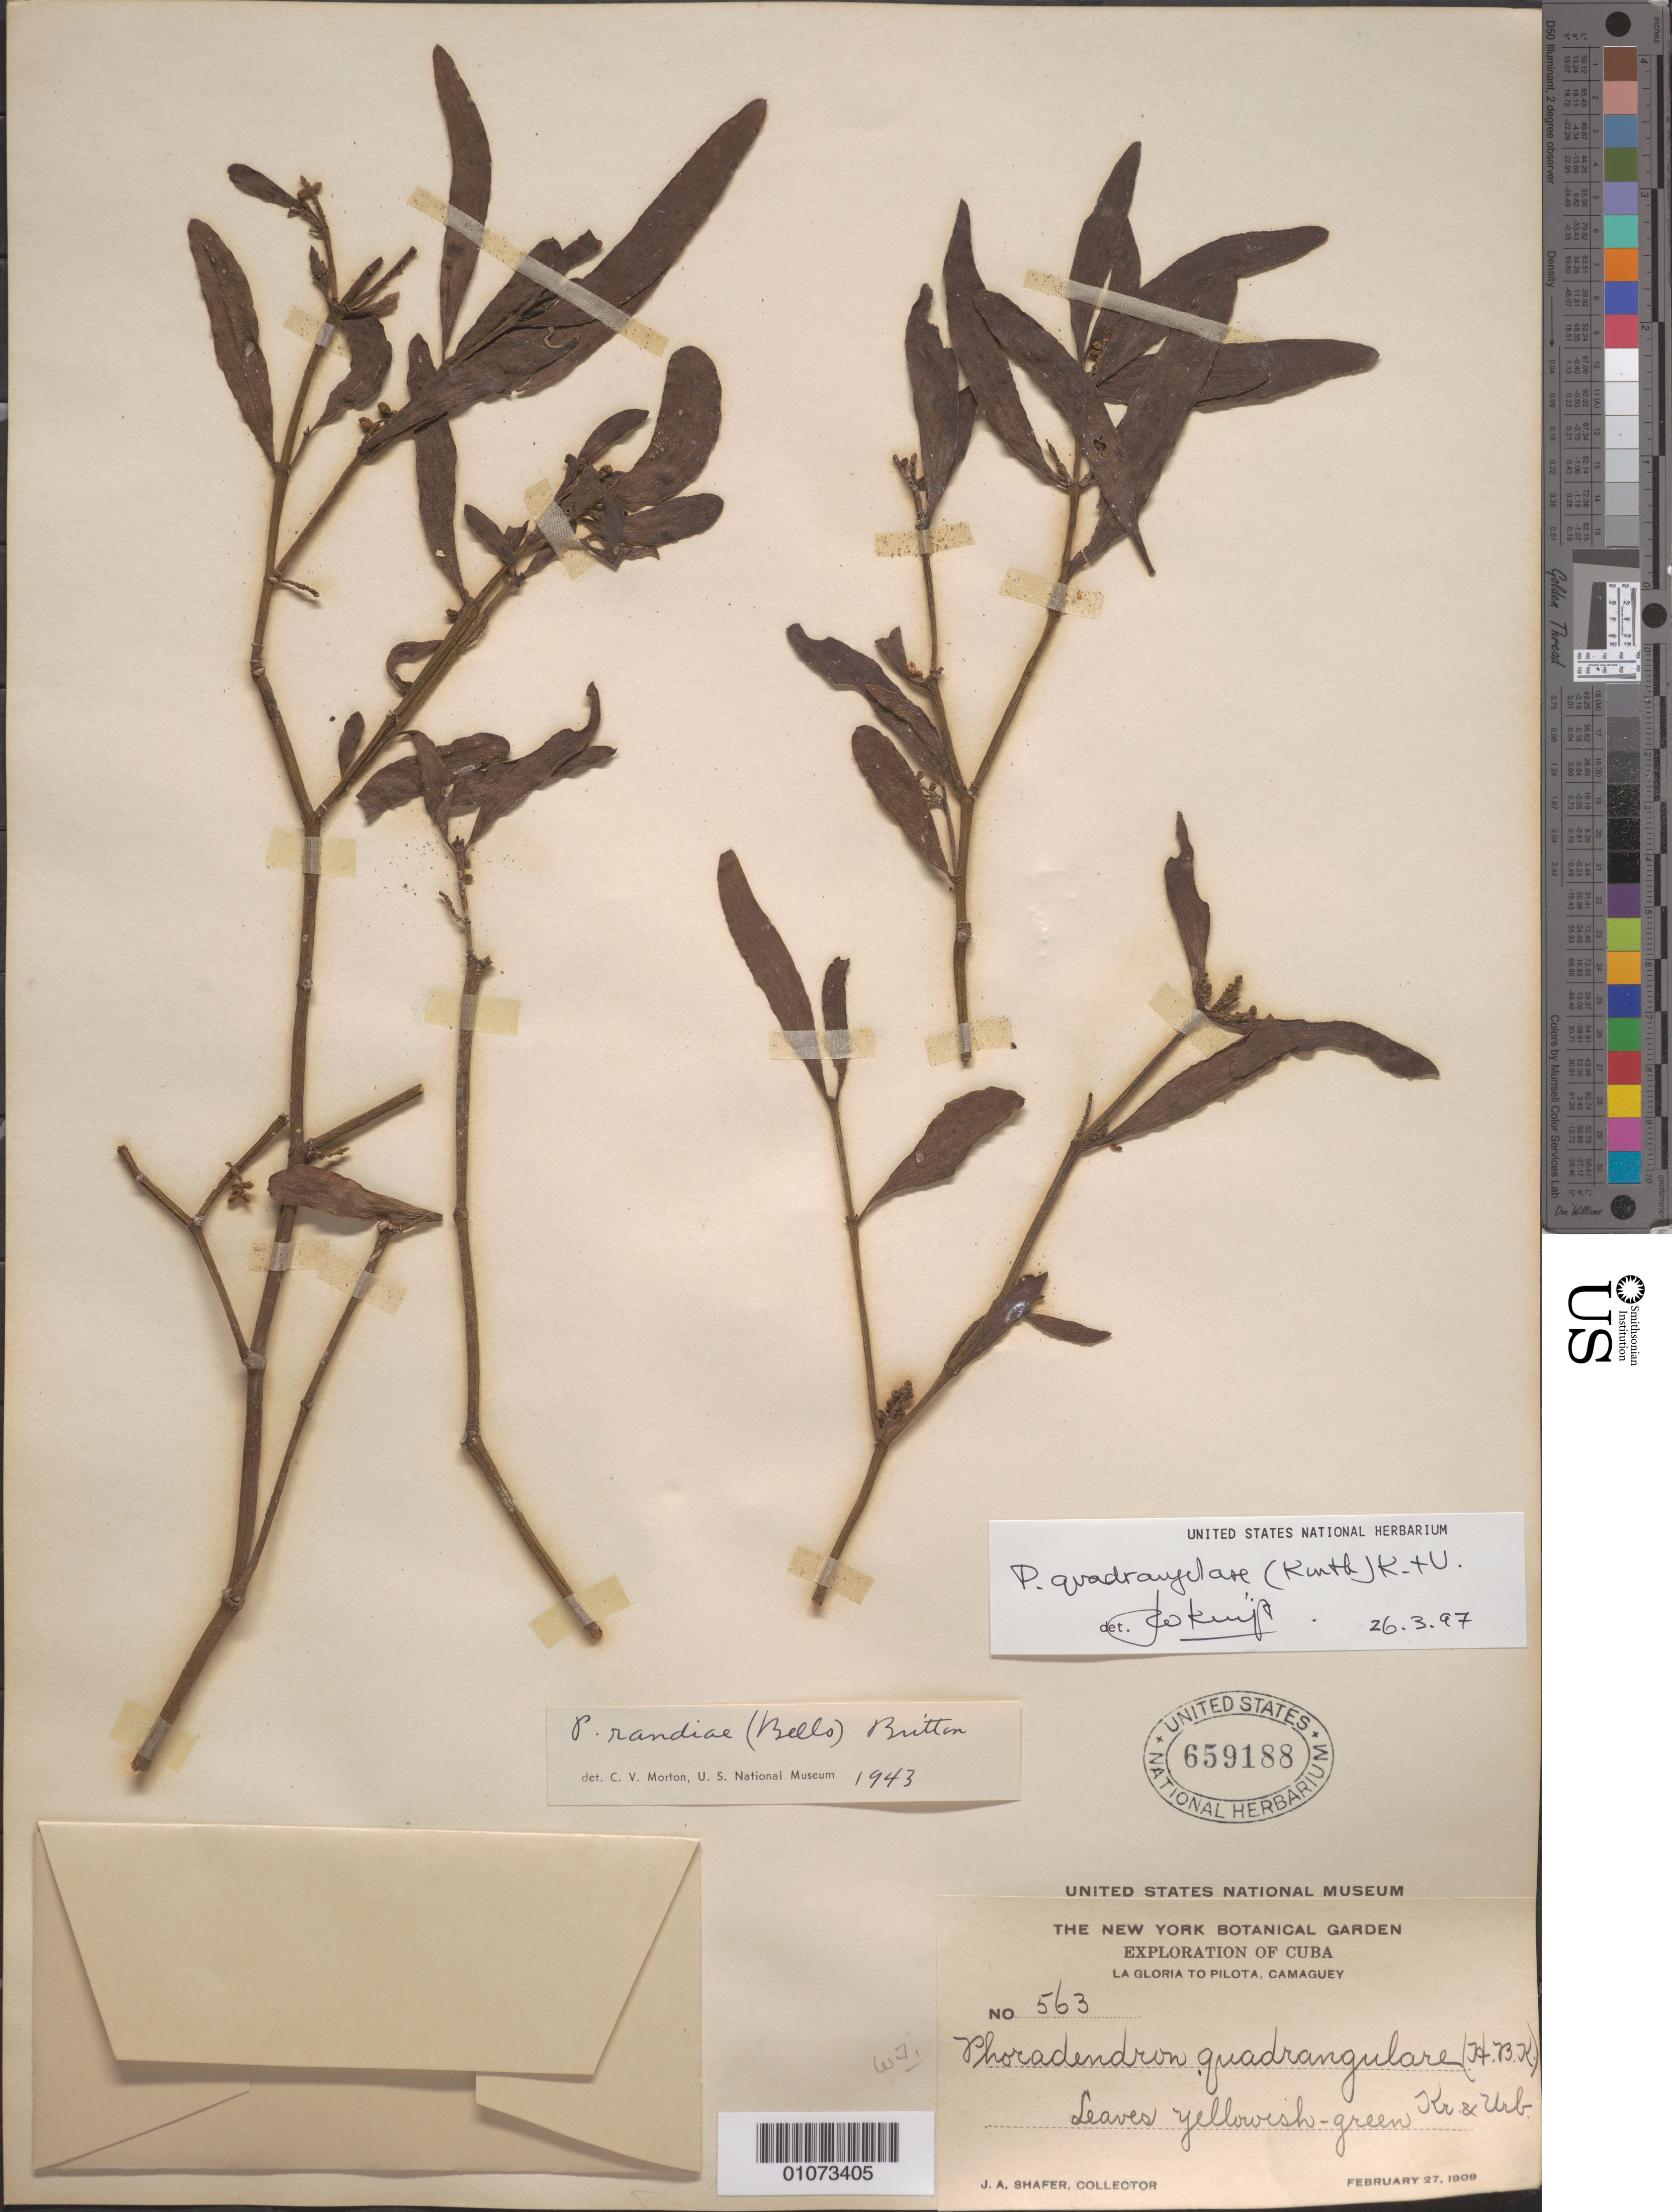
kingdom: Plantae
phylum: Tracheophyta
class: Magnoliopsida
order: Santalales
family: Viscaceae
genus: Phoradendron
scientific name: Phoradendron quadrangulare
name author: (Kunth) Griseb.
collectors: J. A. Shafer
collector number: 563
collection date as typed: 27 Feb 1909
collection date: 1909-02-27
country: Cuba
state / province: Camagüey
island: Cuba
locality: Camaguey, La Gloria to Pilota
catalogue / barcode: US 659188